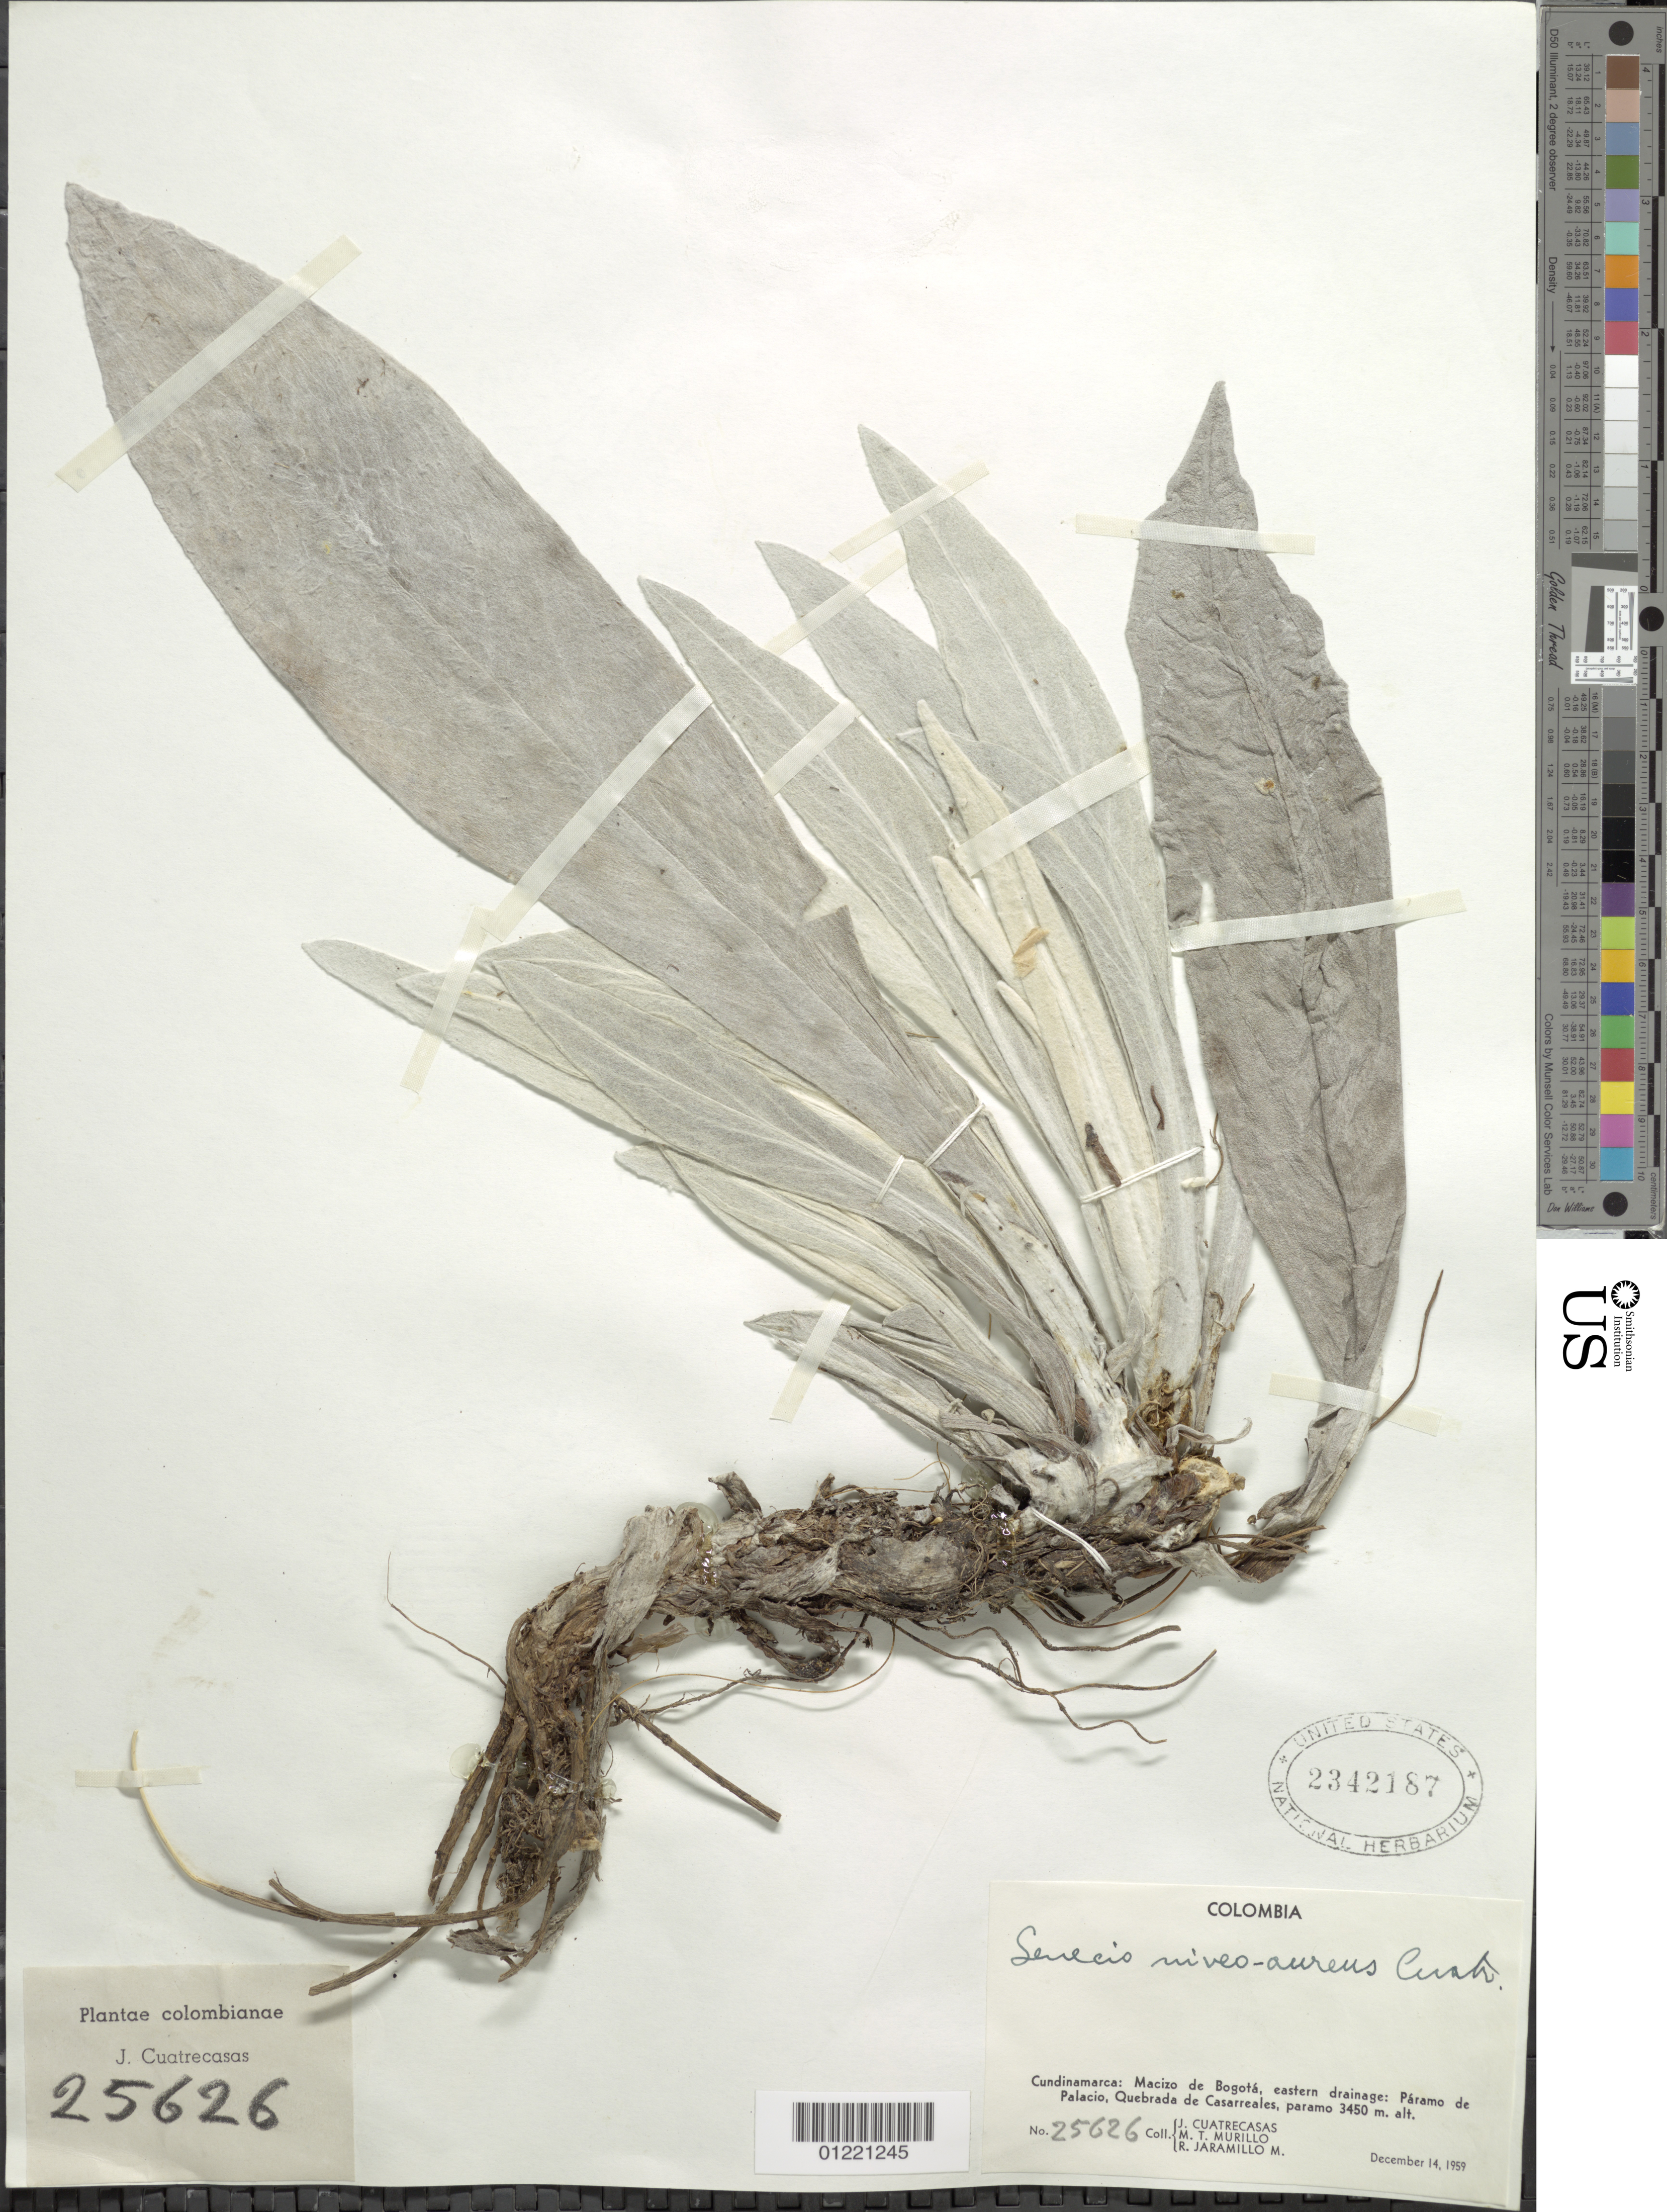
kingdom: Plantae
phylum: Tracheophyta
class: Magnoliopsida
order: Asterales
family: Asteraceae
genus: Senecio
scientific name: Senecio niveo-aureus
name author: Cuatrec.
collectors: J. Cuatrecasas, M. Murillo & R. Jaramillo M.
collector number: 25626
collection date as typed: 14-Dec-59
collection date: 1959-12-14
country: Colombia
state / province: Cundinamarca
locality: Cundinamarca: Macizo de Bogotá, eastern drainage: Páramo de Palacio, Quebrada de Casarreales.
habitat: paramo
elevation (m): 3450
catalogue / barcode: US 2342187